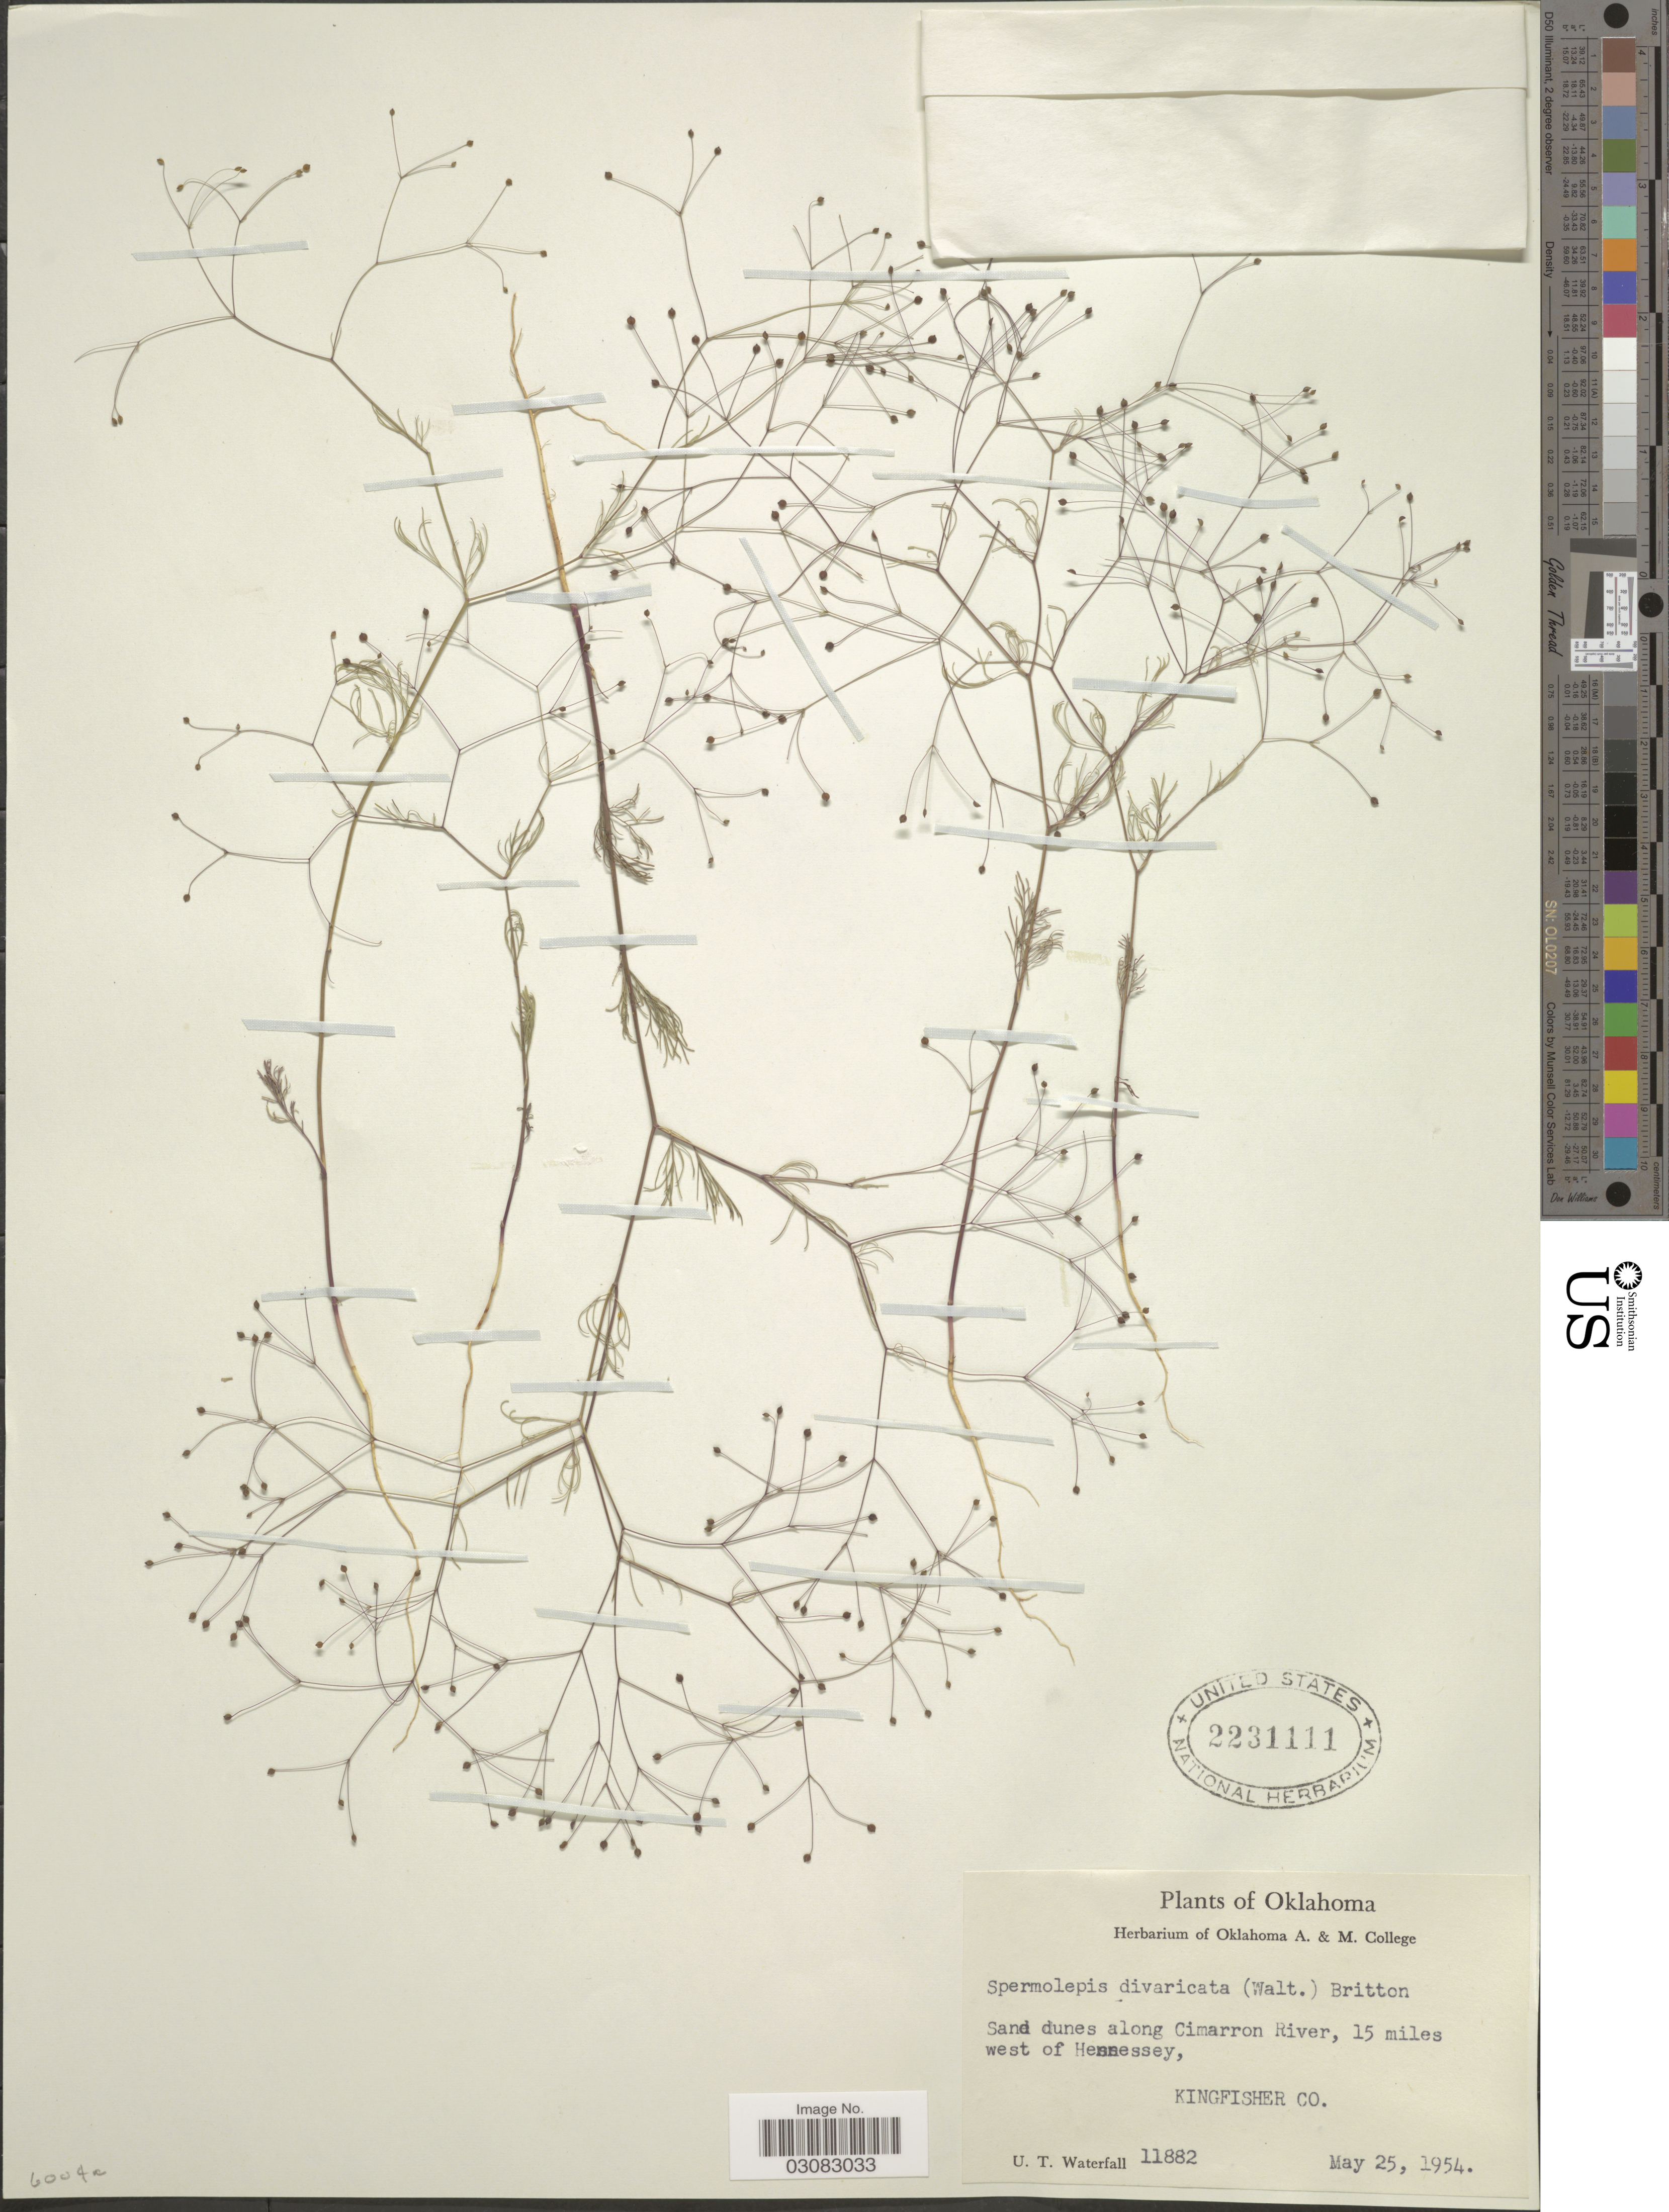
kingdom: Plantae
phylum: Tracheophyta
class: Magnoliopsida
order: Apiales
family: Apiaceae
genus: Spermolepis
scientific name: Spermolepis divaricata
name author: (Walter) Raf.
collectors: U. T. Waterfall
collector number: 11882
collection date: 1954-05-25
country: United States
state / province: Oklahoma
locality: Sand dunes along Cimarron River, 15 miles west of Hennessey, Kingfisher Co.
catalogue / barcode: US 2231111